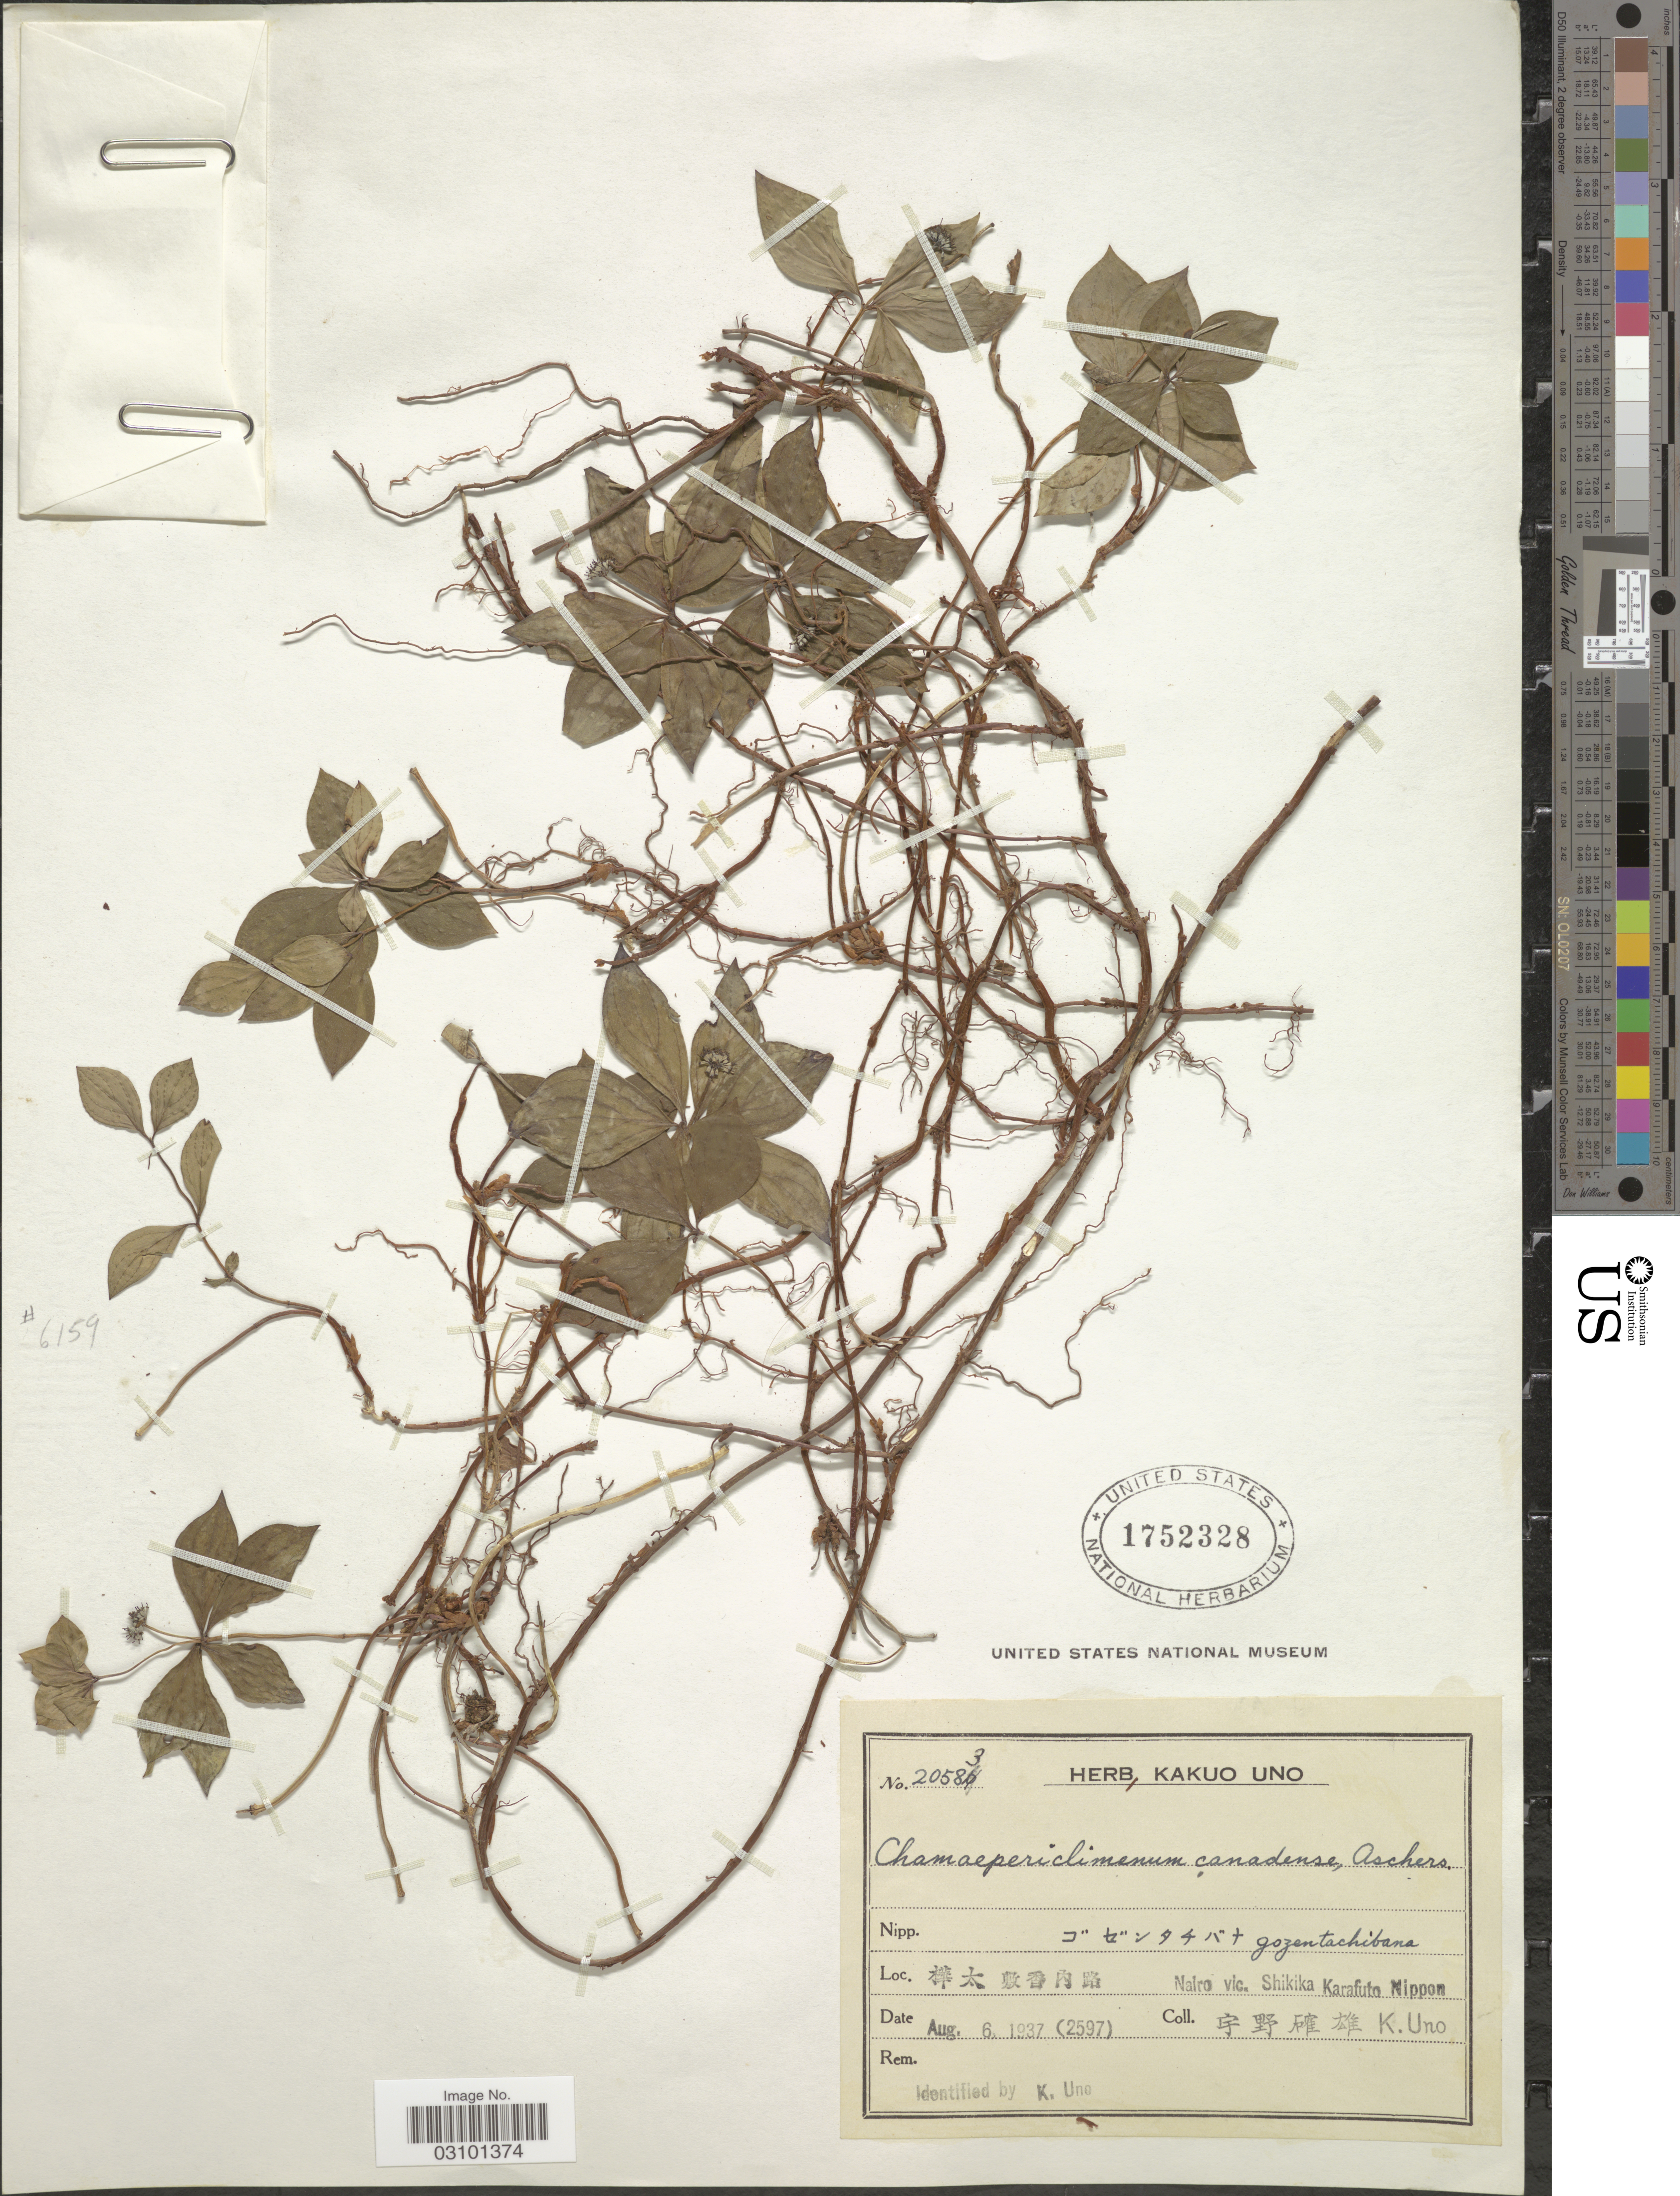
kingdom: Plantae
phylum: Tracheophyta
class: Magnoliopsida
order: Cornales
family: Cornaceae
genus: Cornus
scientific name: Cornus canadensis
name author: L.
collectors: K. Uno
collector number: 20583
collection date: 1937-08-06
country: Japan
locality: Nairo vic. Shikika Karafuto Nippon.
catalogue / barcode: US 1752328